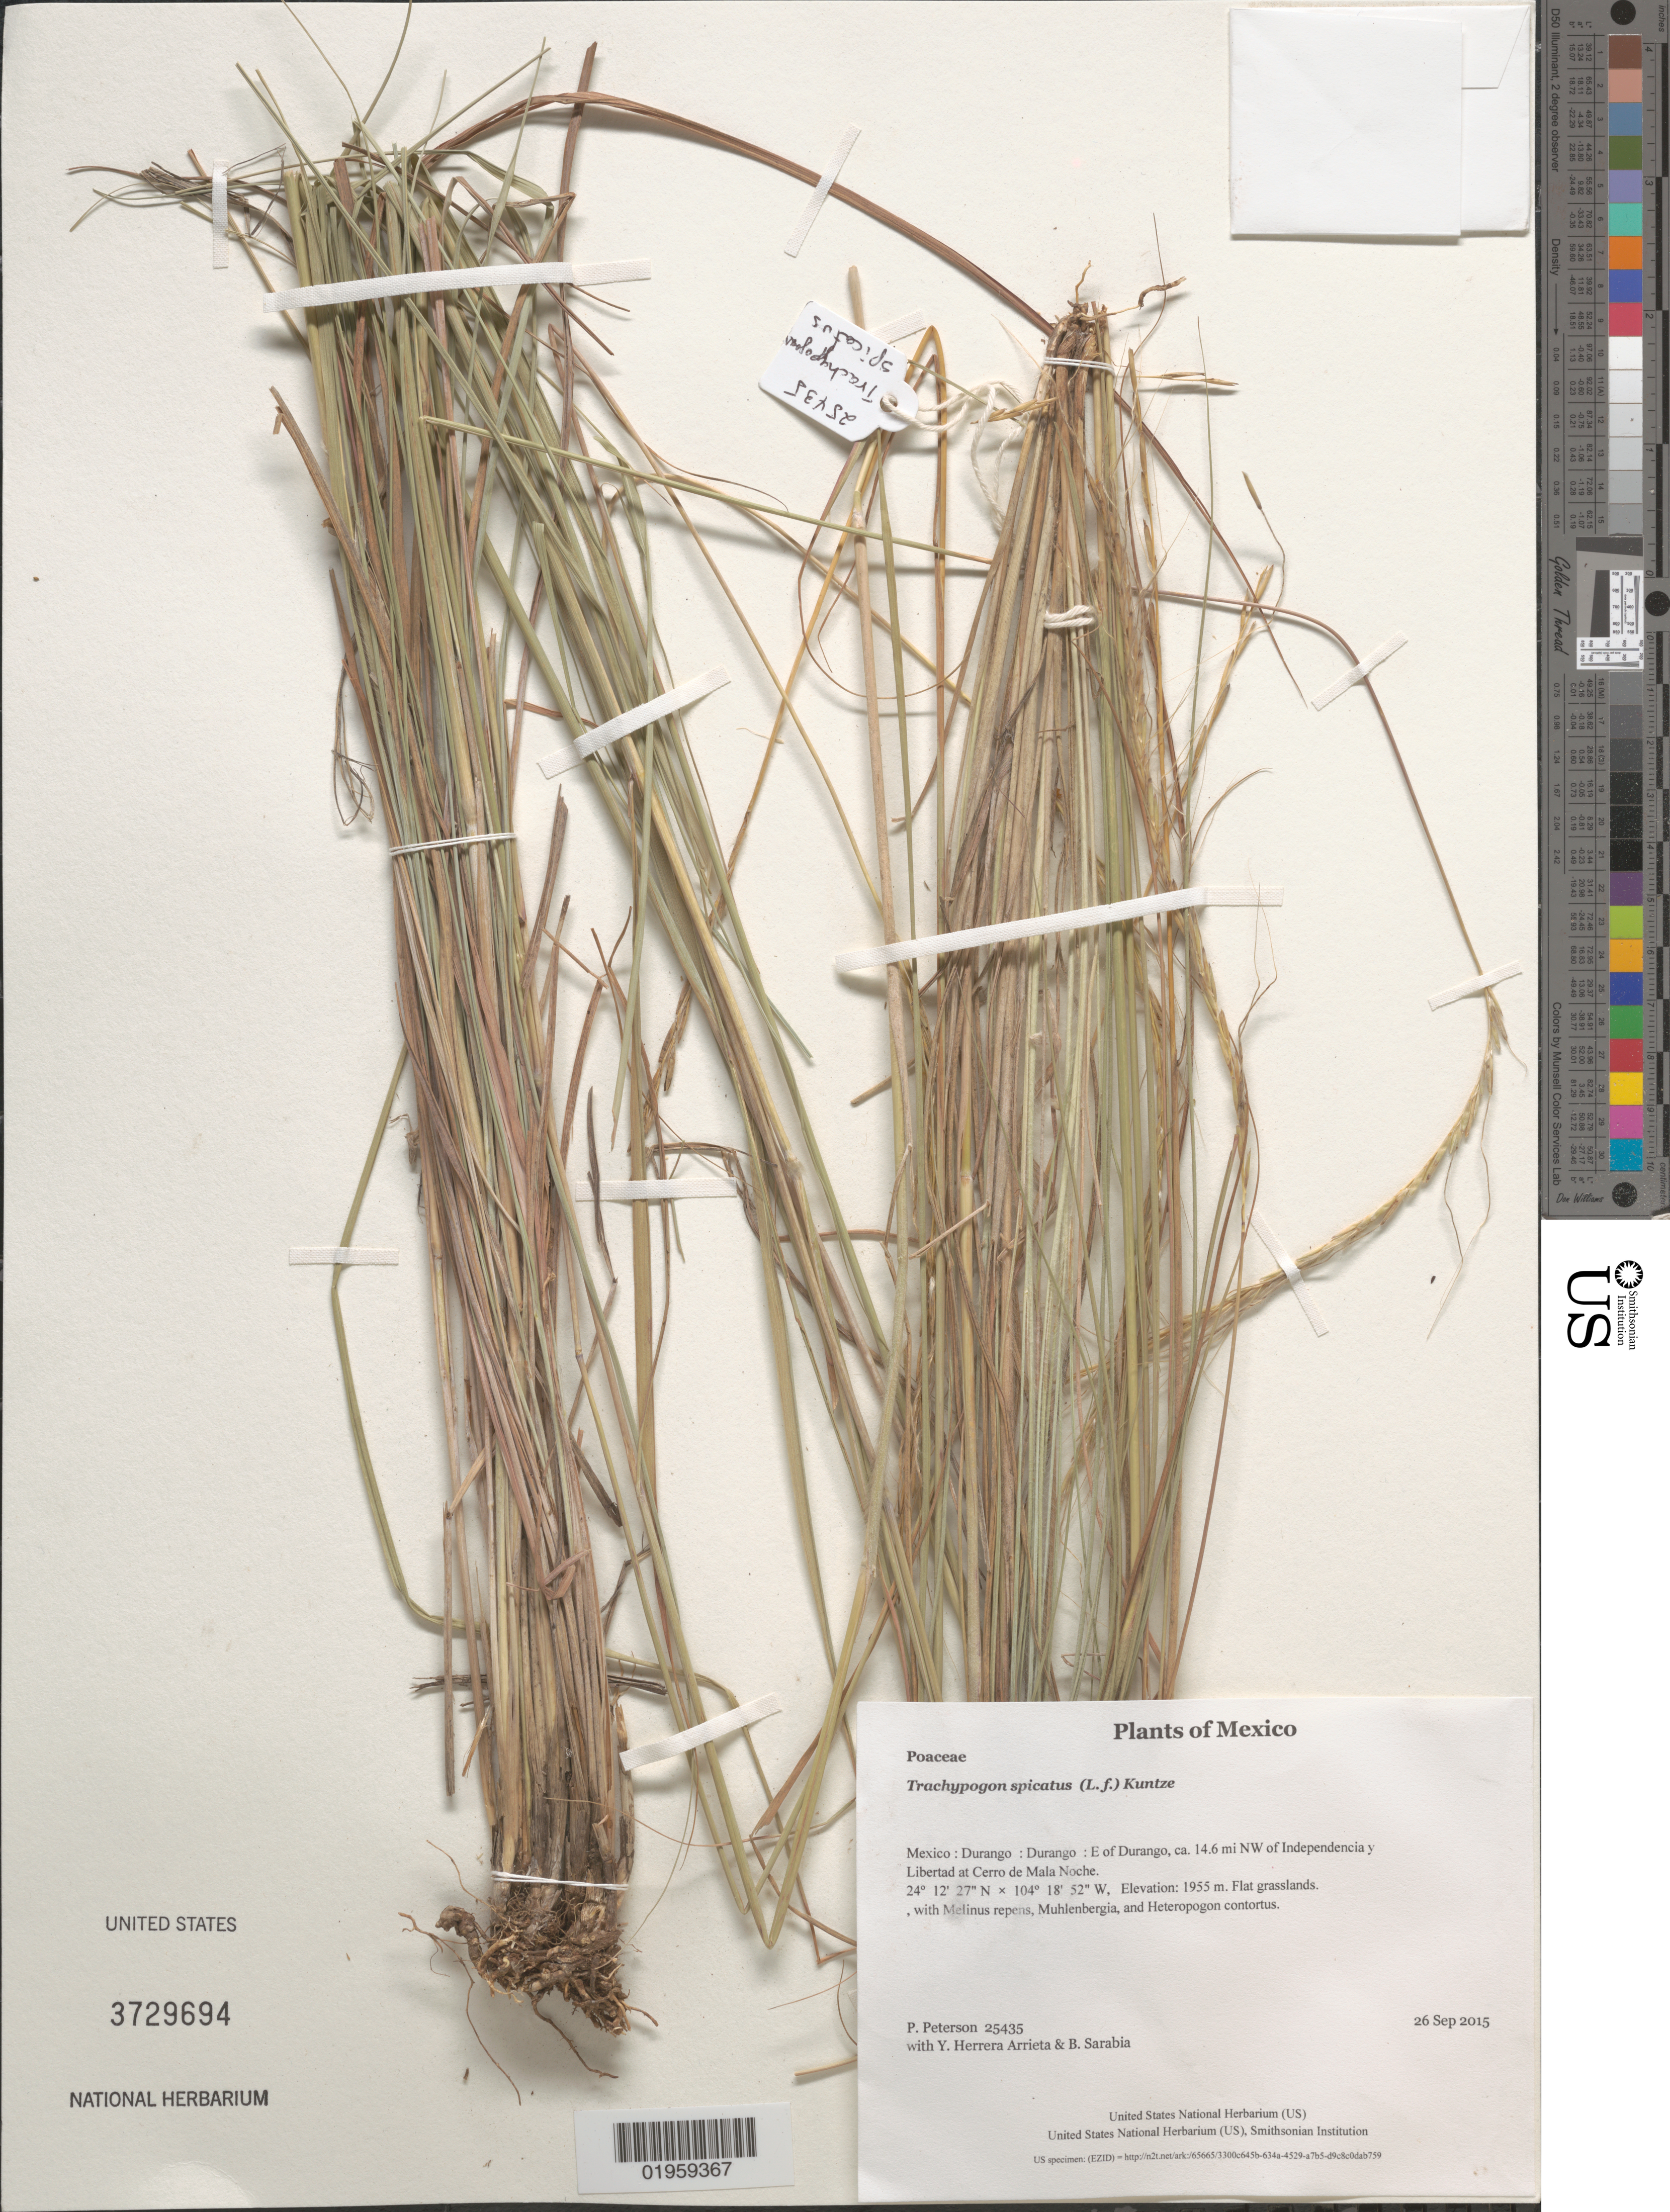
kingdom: Plantae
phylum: Tracheophyta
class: Liliopsida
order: Poales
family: Poaceae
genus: Trachypogon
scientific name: Trachypogon spicatus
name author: (L. f.) Kuntze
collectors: P. M. Peterson, Y. Herrera Arrieta & B. Sarabia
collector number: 25435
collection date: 2015-09-26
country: Mexico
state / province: Durango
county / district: Durango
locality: E of Durango, ca. 14.6 mi NW of Independencia y Libertad at Cerro de Mala Noche.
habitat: Flat grasslands.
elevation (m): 1955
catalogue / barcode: US 3729694